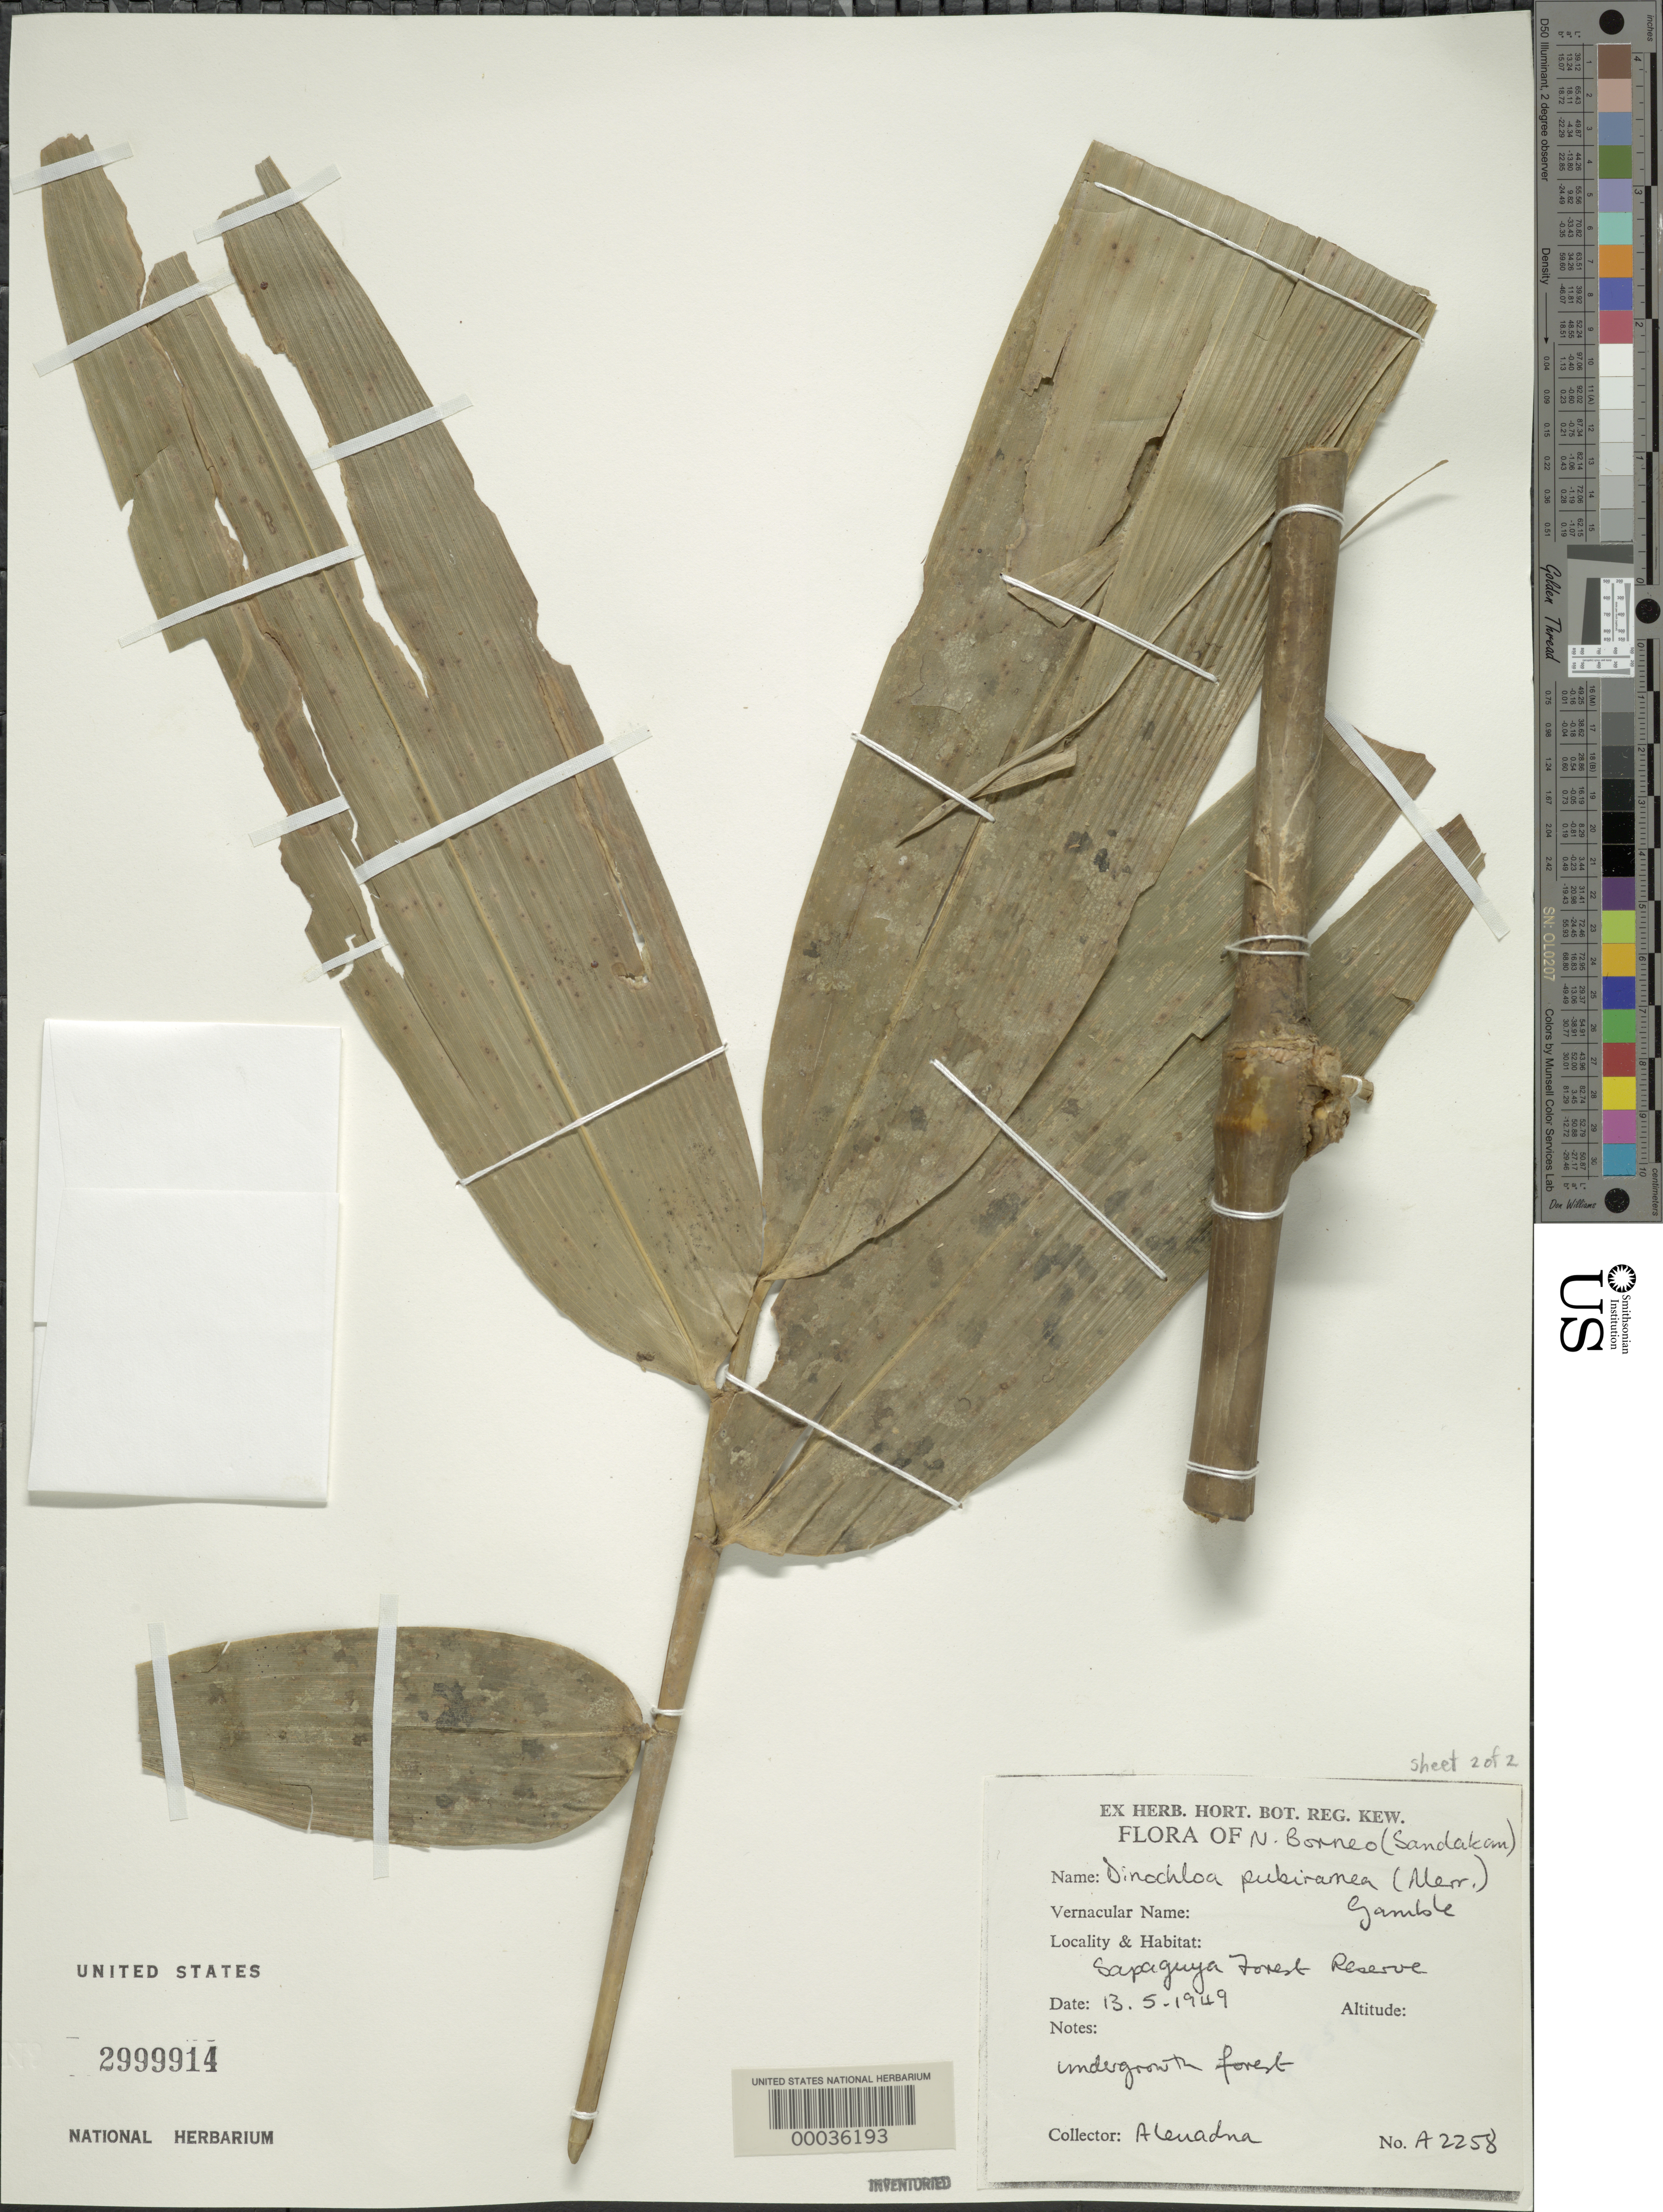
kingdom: Plantae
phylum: Tracheophyta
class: Liliopsida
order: Poales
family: Poaceae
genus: Dinochloa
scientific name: Dinochloa pubiramea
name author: Merr. ex Gamble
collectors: -. Alendna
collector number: A2258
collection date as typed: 13 May 1949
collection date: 1949-05-13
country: Malaysia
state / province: Sabah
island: Borneo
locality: Sandakan, sapaguya forest reserve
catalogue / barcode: US 2999914